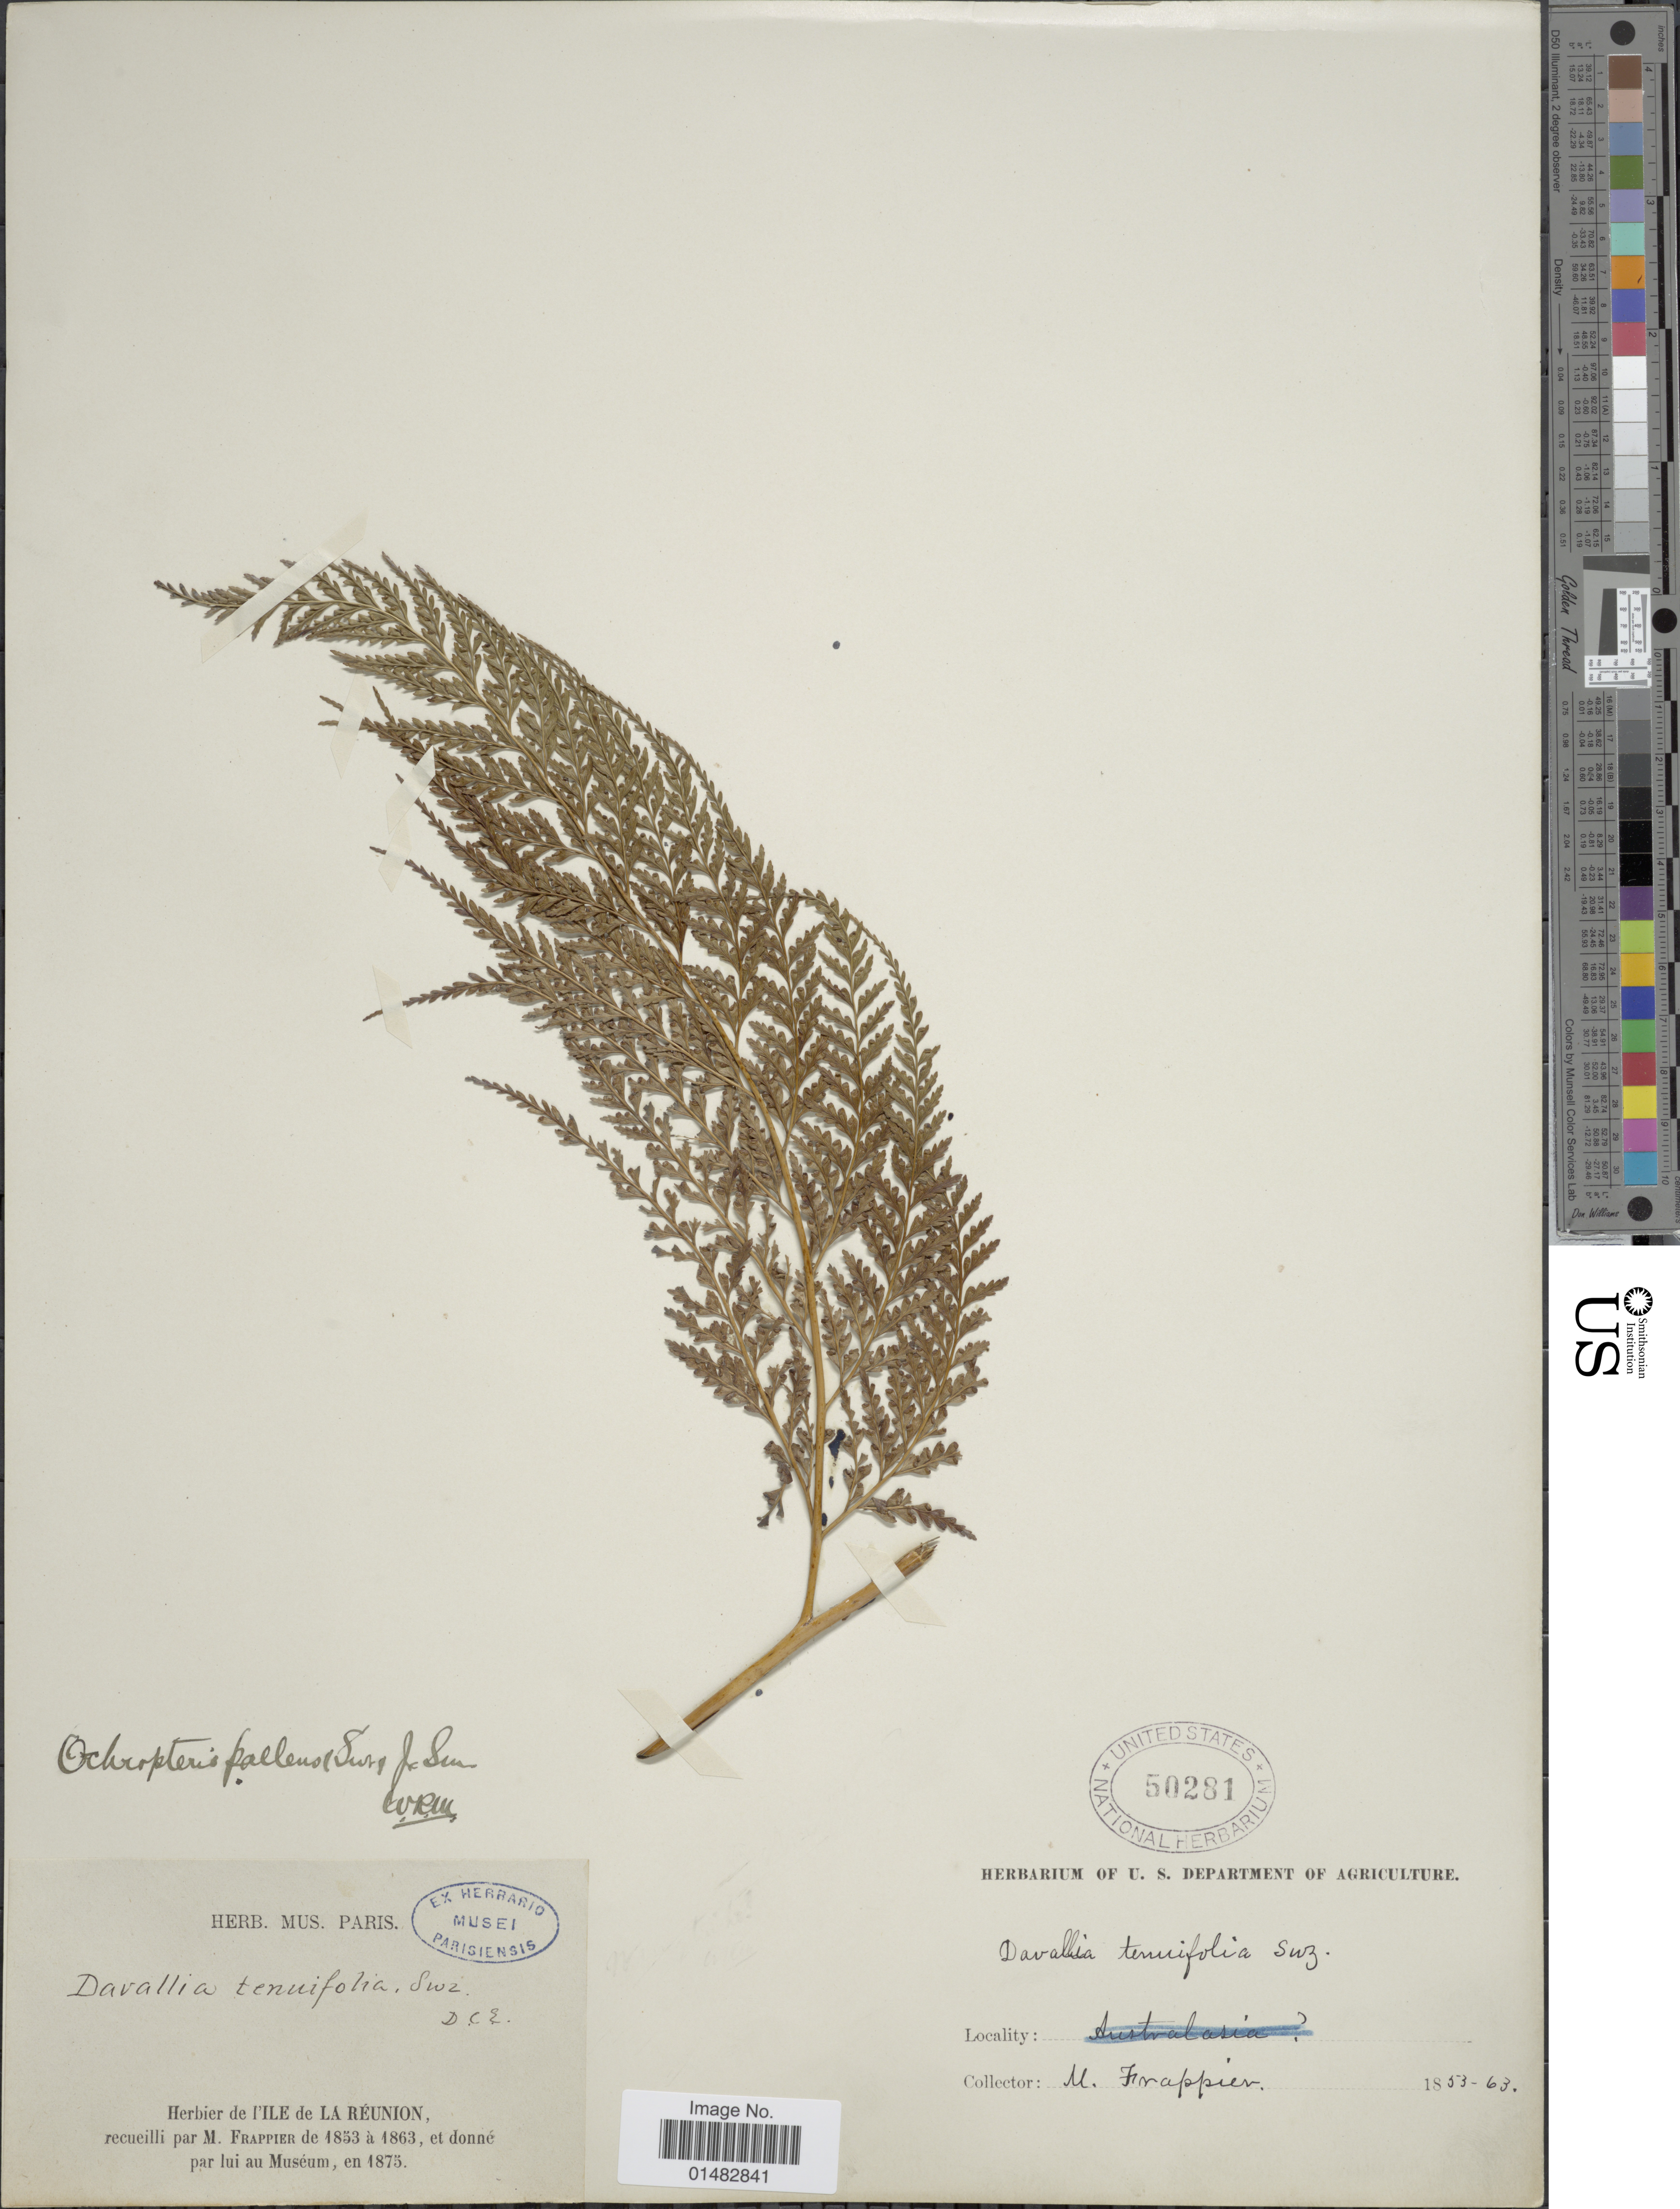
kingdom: Plantae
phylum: Tracheophyta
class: Polypodiopsida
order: Polypodiales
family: Pteridaceae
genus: Pteris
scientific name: Pteris pallens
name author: (Sw.) Mett.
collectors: M. Frappier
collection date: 1853/1863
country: Reunion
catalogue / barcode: US 50281